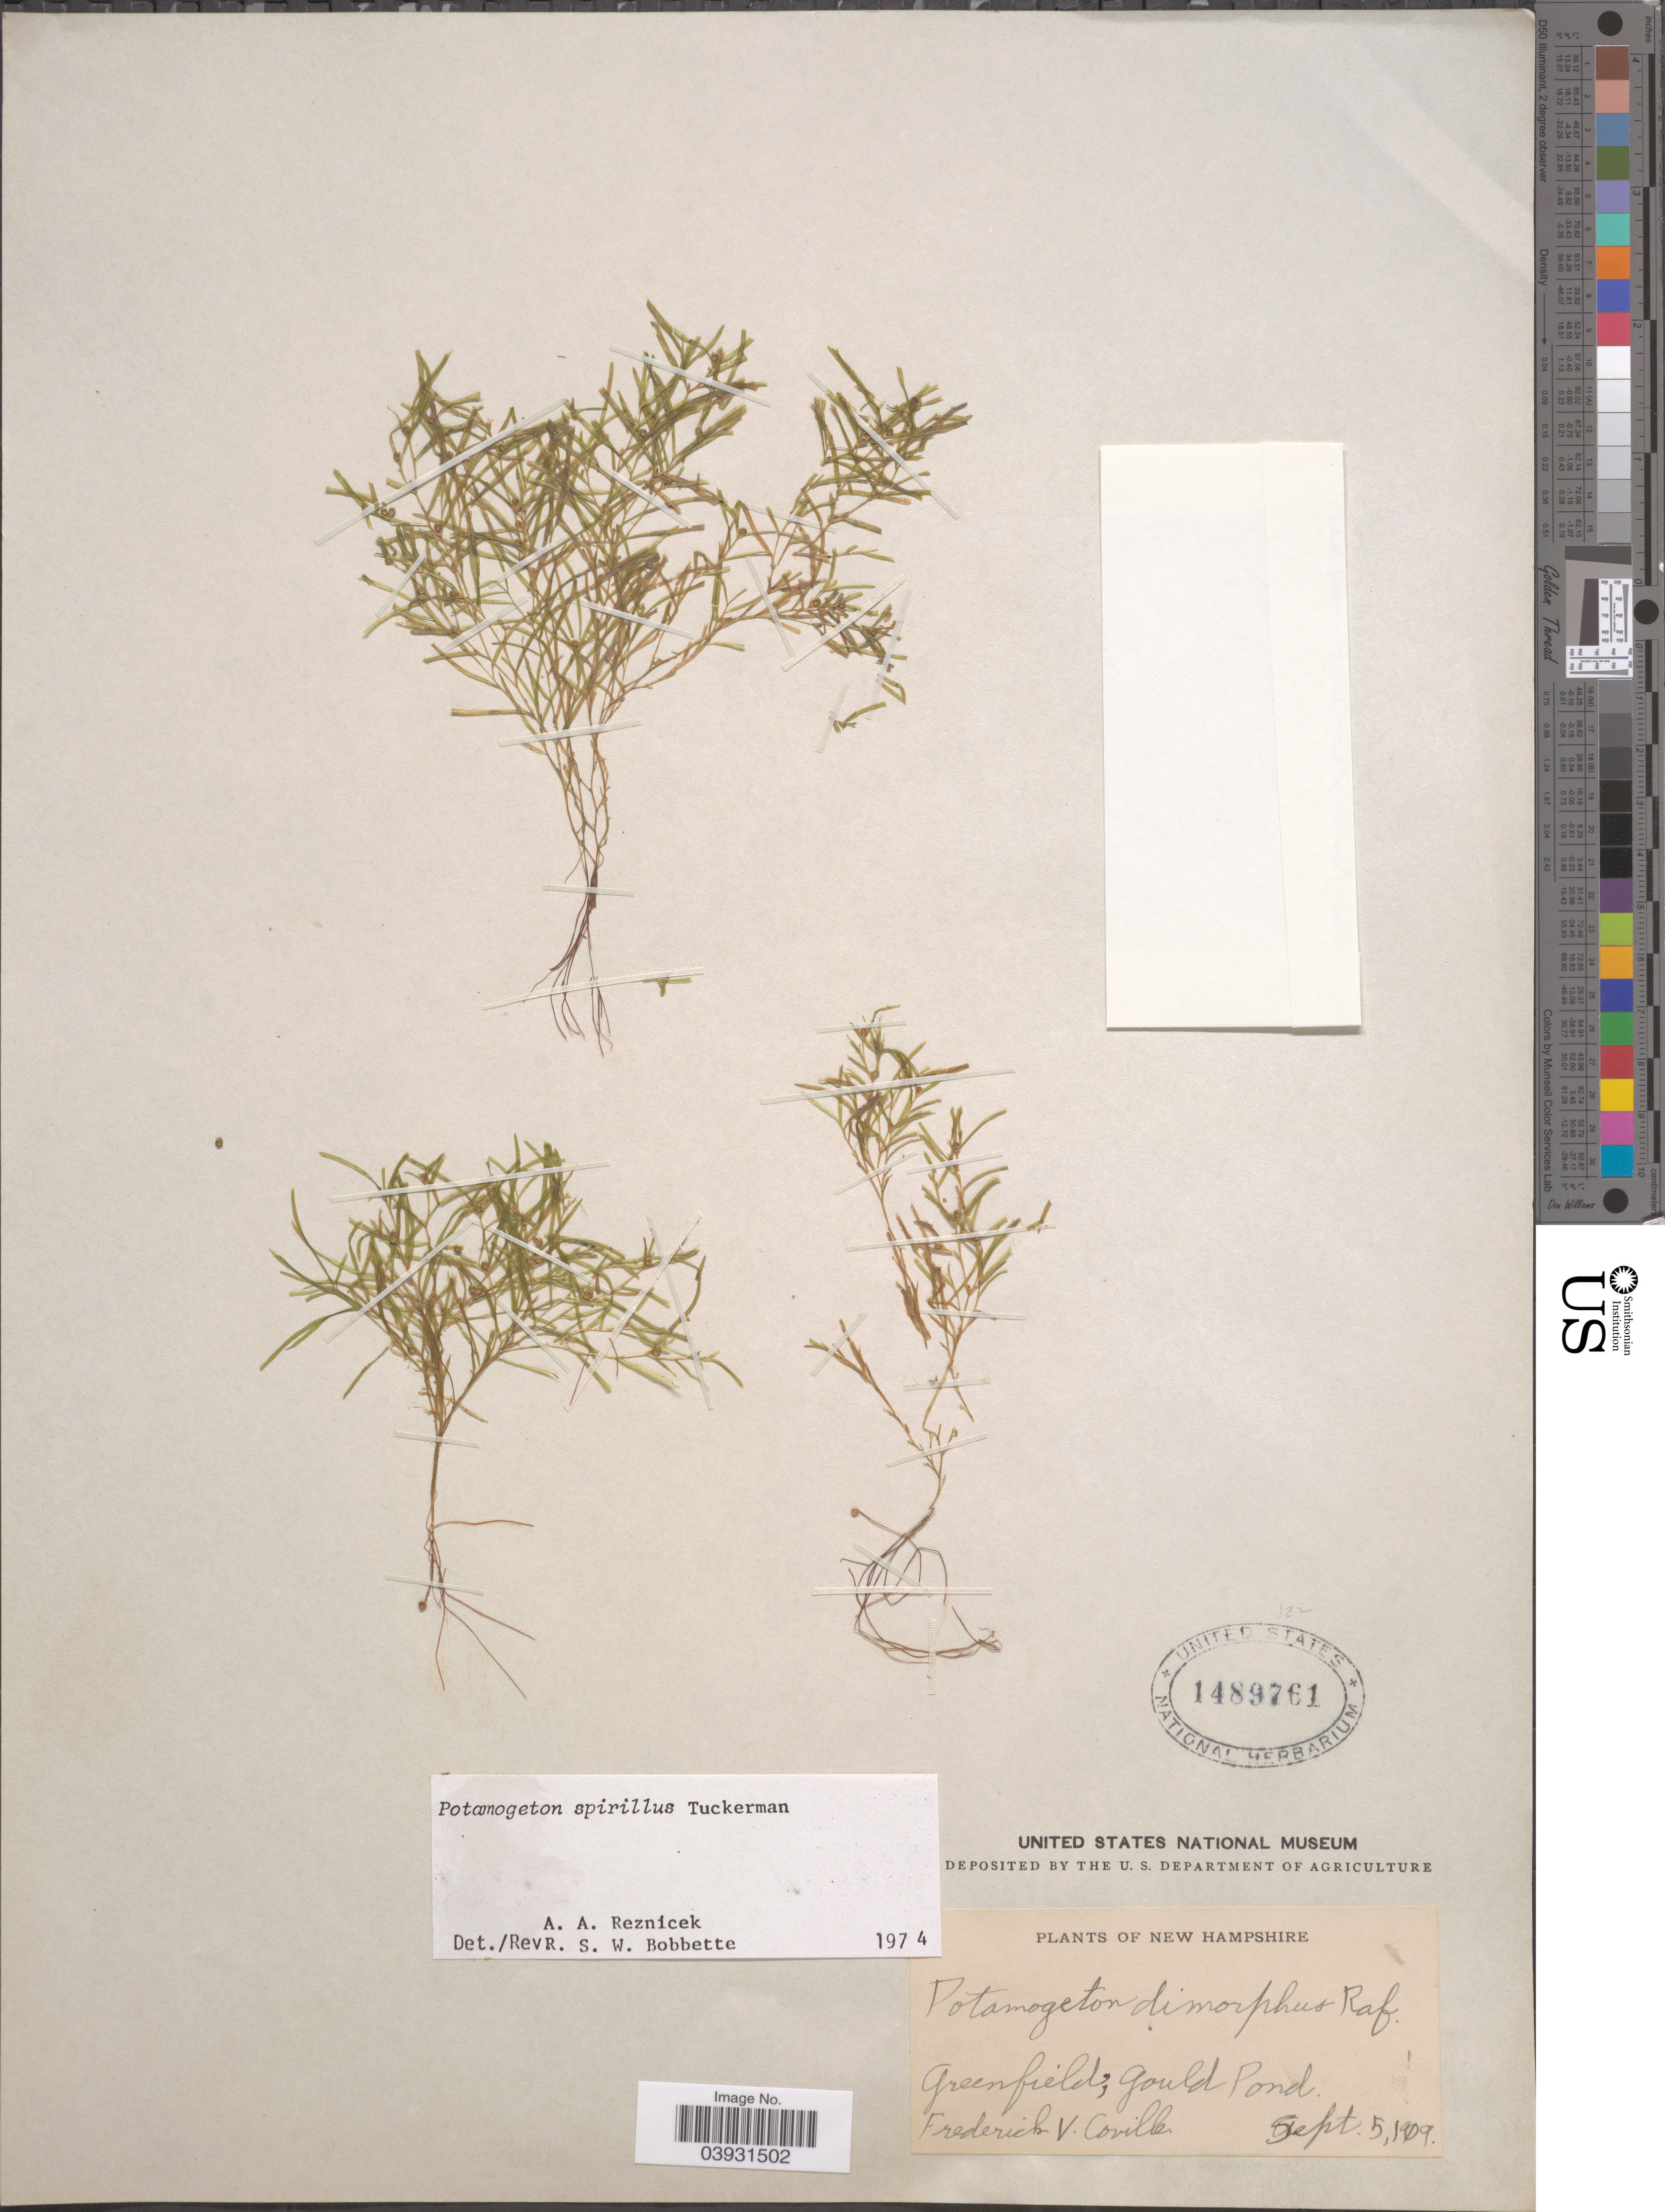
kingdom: Plantae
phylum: Tracheophyta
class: Liliopsida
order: Alismatales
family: Potamogetonaceae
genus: Potamogeton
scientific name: Potamogeton spirillus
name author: Tuck.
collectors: F. V. Coville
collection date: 1909-09-05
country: United States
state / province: New Hampshire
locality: Greenfield; Gould Pond.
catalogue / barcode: US 1489761